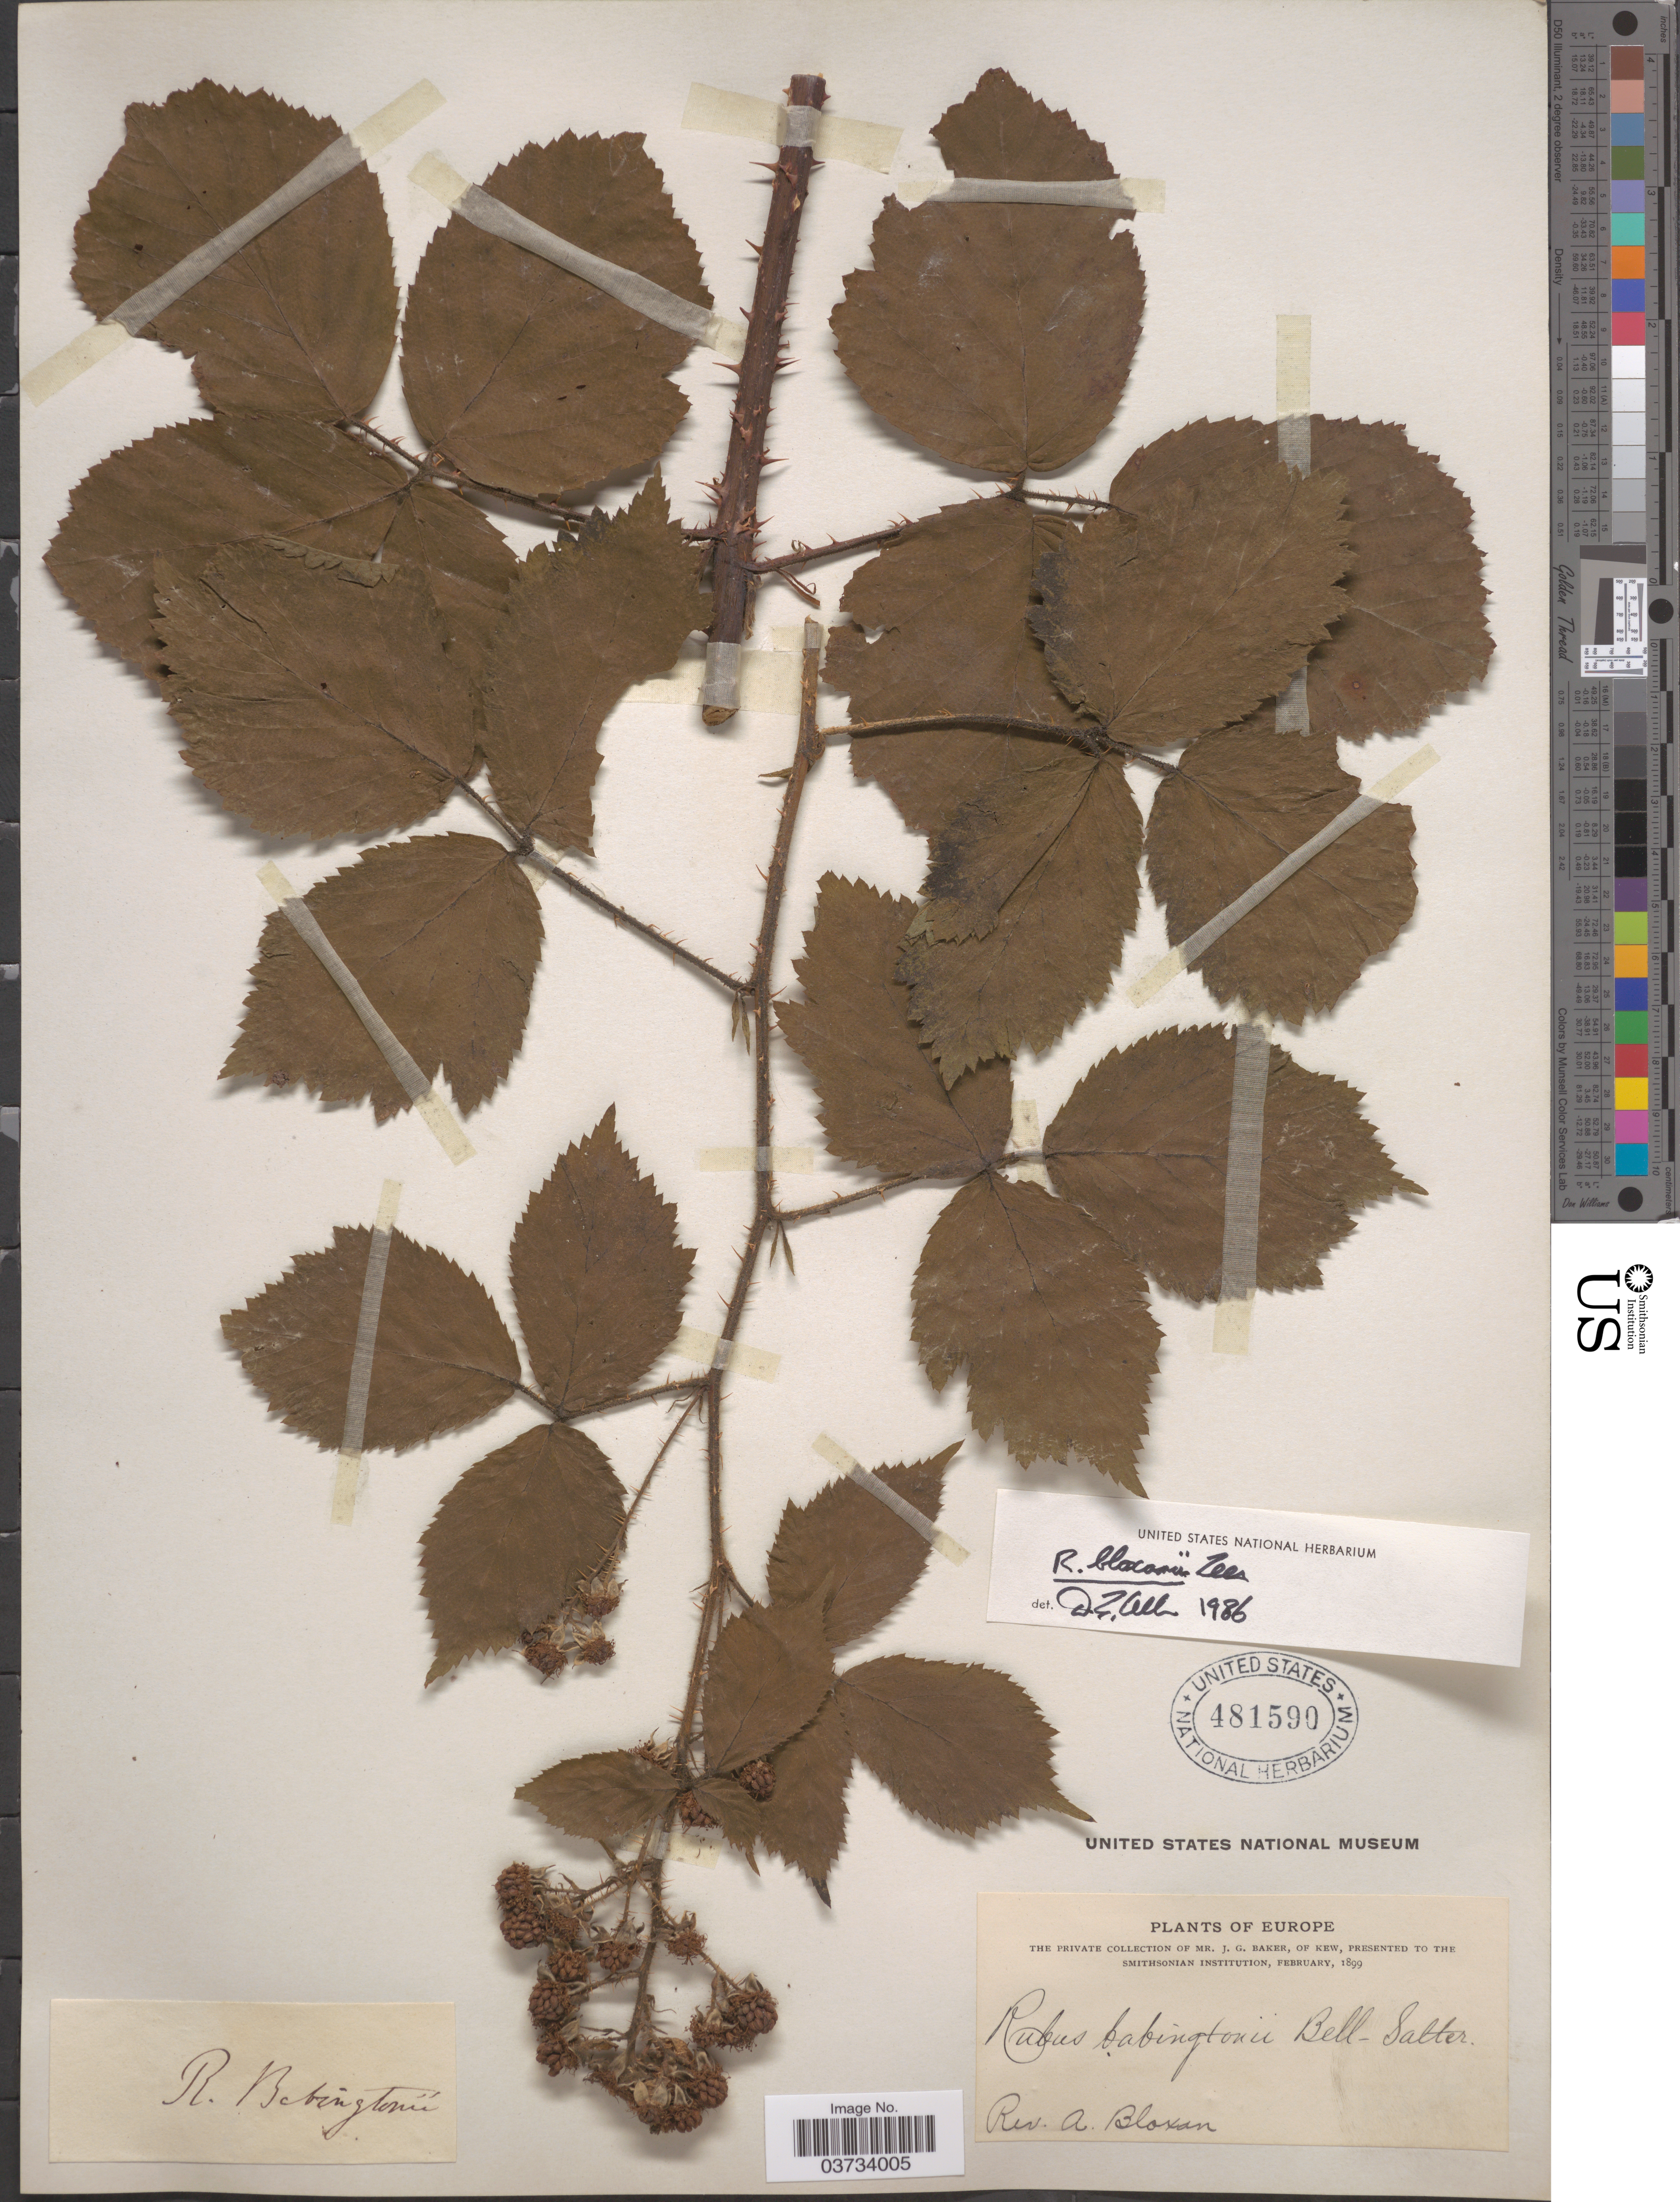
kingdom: Plantae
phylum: Tracheophyta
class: Magnoliopsida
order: Rosales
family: Rosaceae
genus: Rubus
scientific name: Rubus bloxamii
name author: (Bab.) Lees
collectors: A. Bloxam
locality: Europe.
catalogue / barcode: US 481590